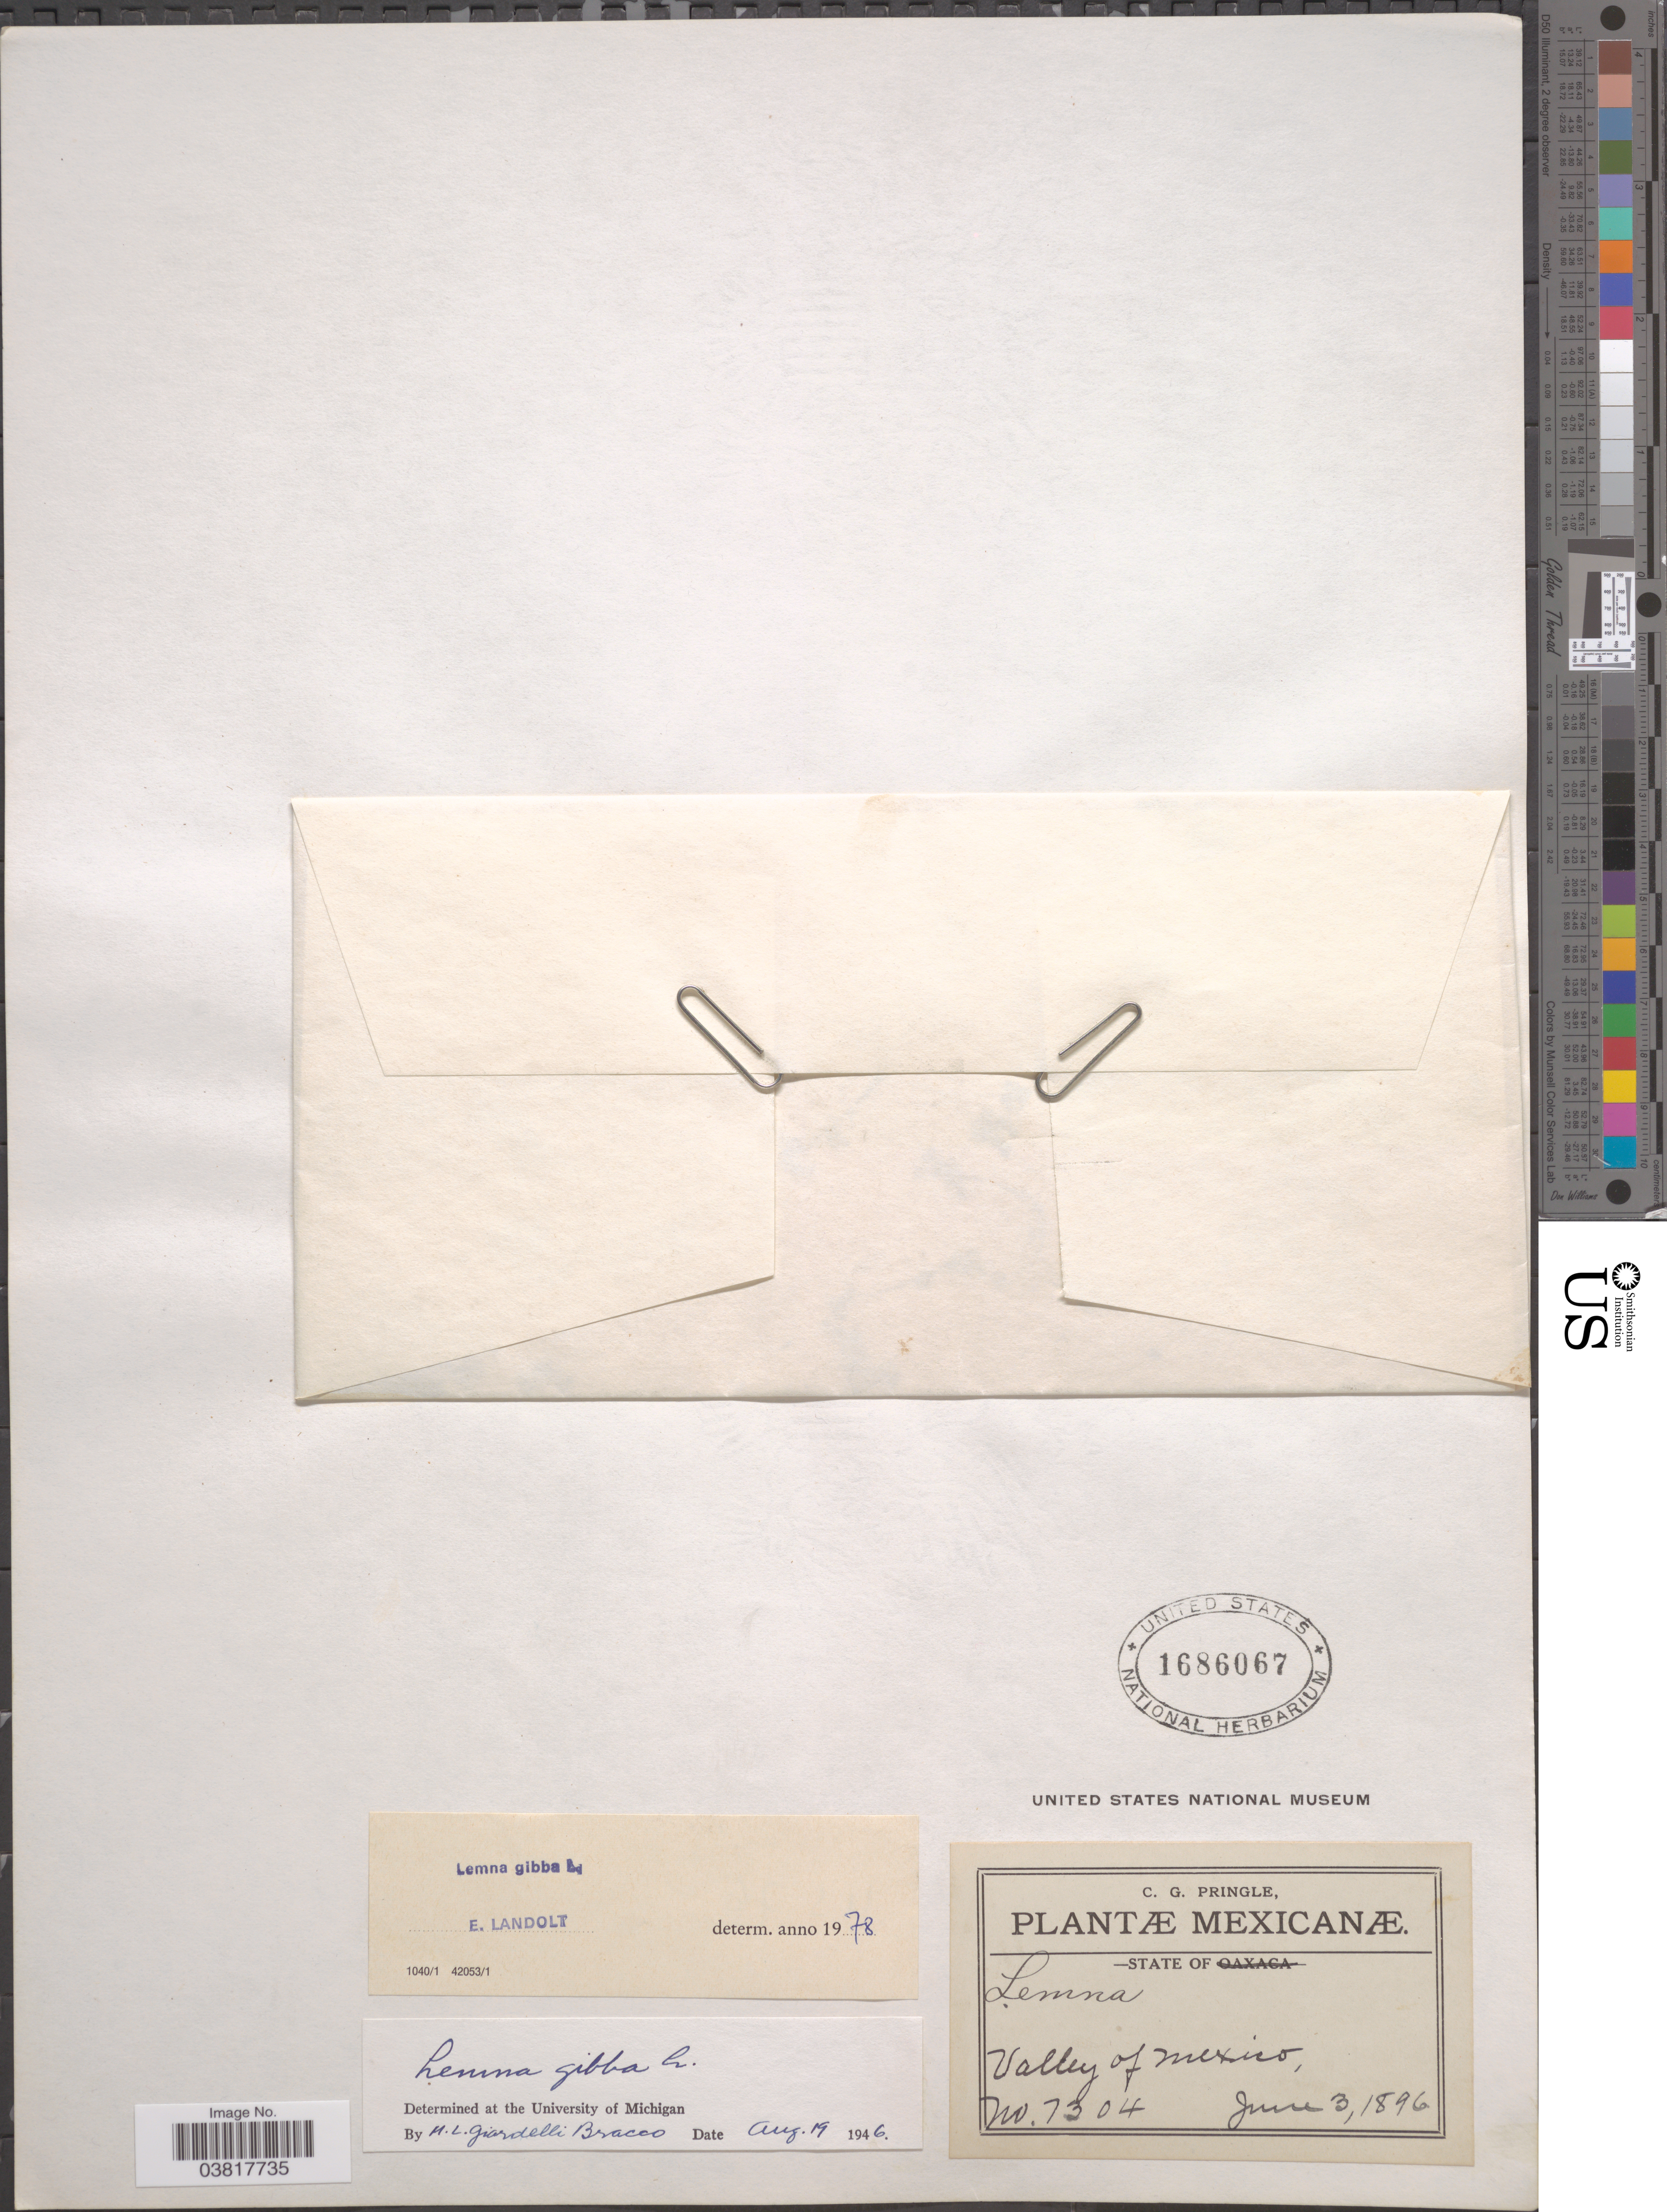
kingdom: Plantae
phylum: Tracheophyta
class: Liliopsida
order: Alismatales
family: Araceae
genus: Lemna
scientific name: Lemna gibba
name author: L.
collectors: C. G. Pringle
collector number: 7304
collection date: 1896-06-03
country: Mexico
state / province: México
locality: Valley of Mexico.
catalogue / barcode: US 1686067